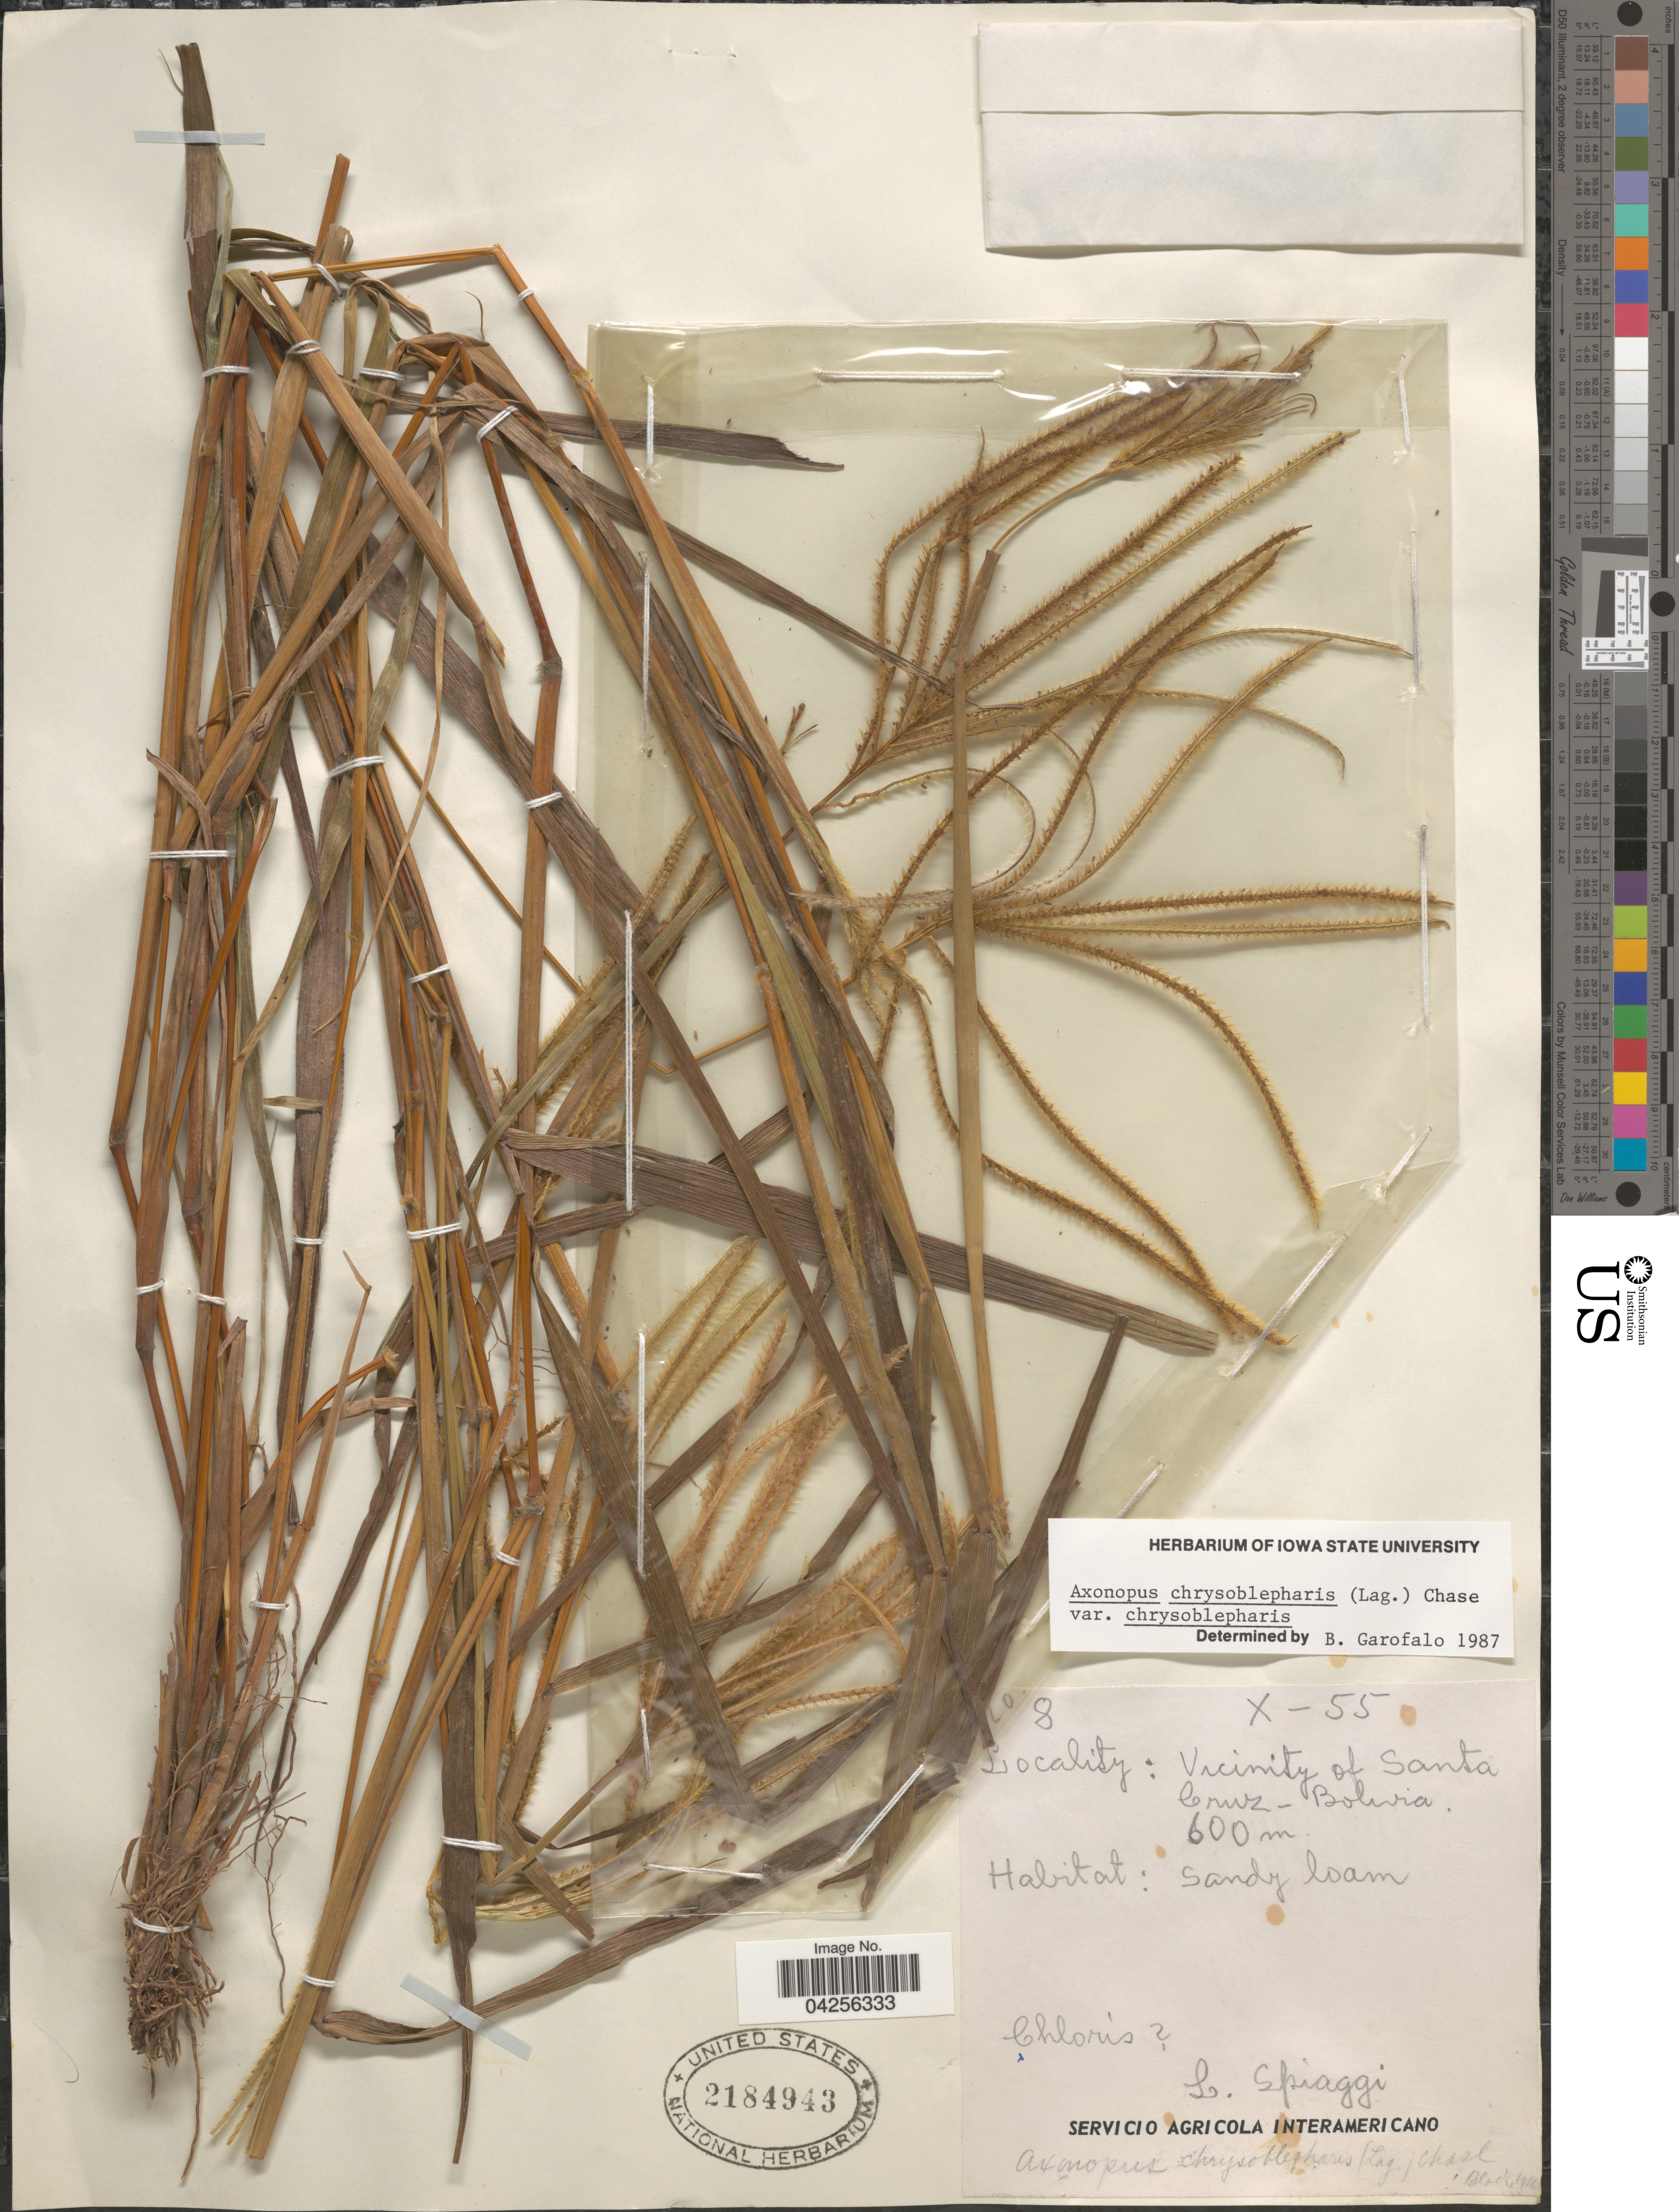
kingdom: Plantae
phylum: Tracheophyta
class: Liliopsida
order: Poales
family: Poaceae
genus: Axonopus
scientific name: Axonopus chrysoblepharis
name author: (Lag.) Chase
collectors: L. Spiaggi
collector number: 8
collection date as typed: Transcribed d/m/y: /10/55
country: Bolivia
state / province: Santa Cruz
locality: Vicinity of Santa Cruz.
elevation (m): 600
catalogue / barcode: US 2184943